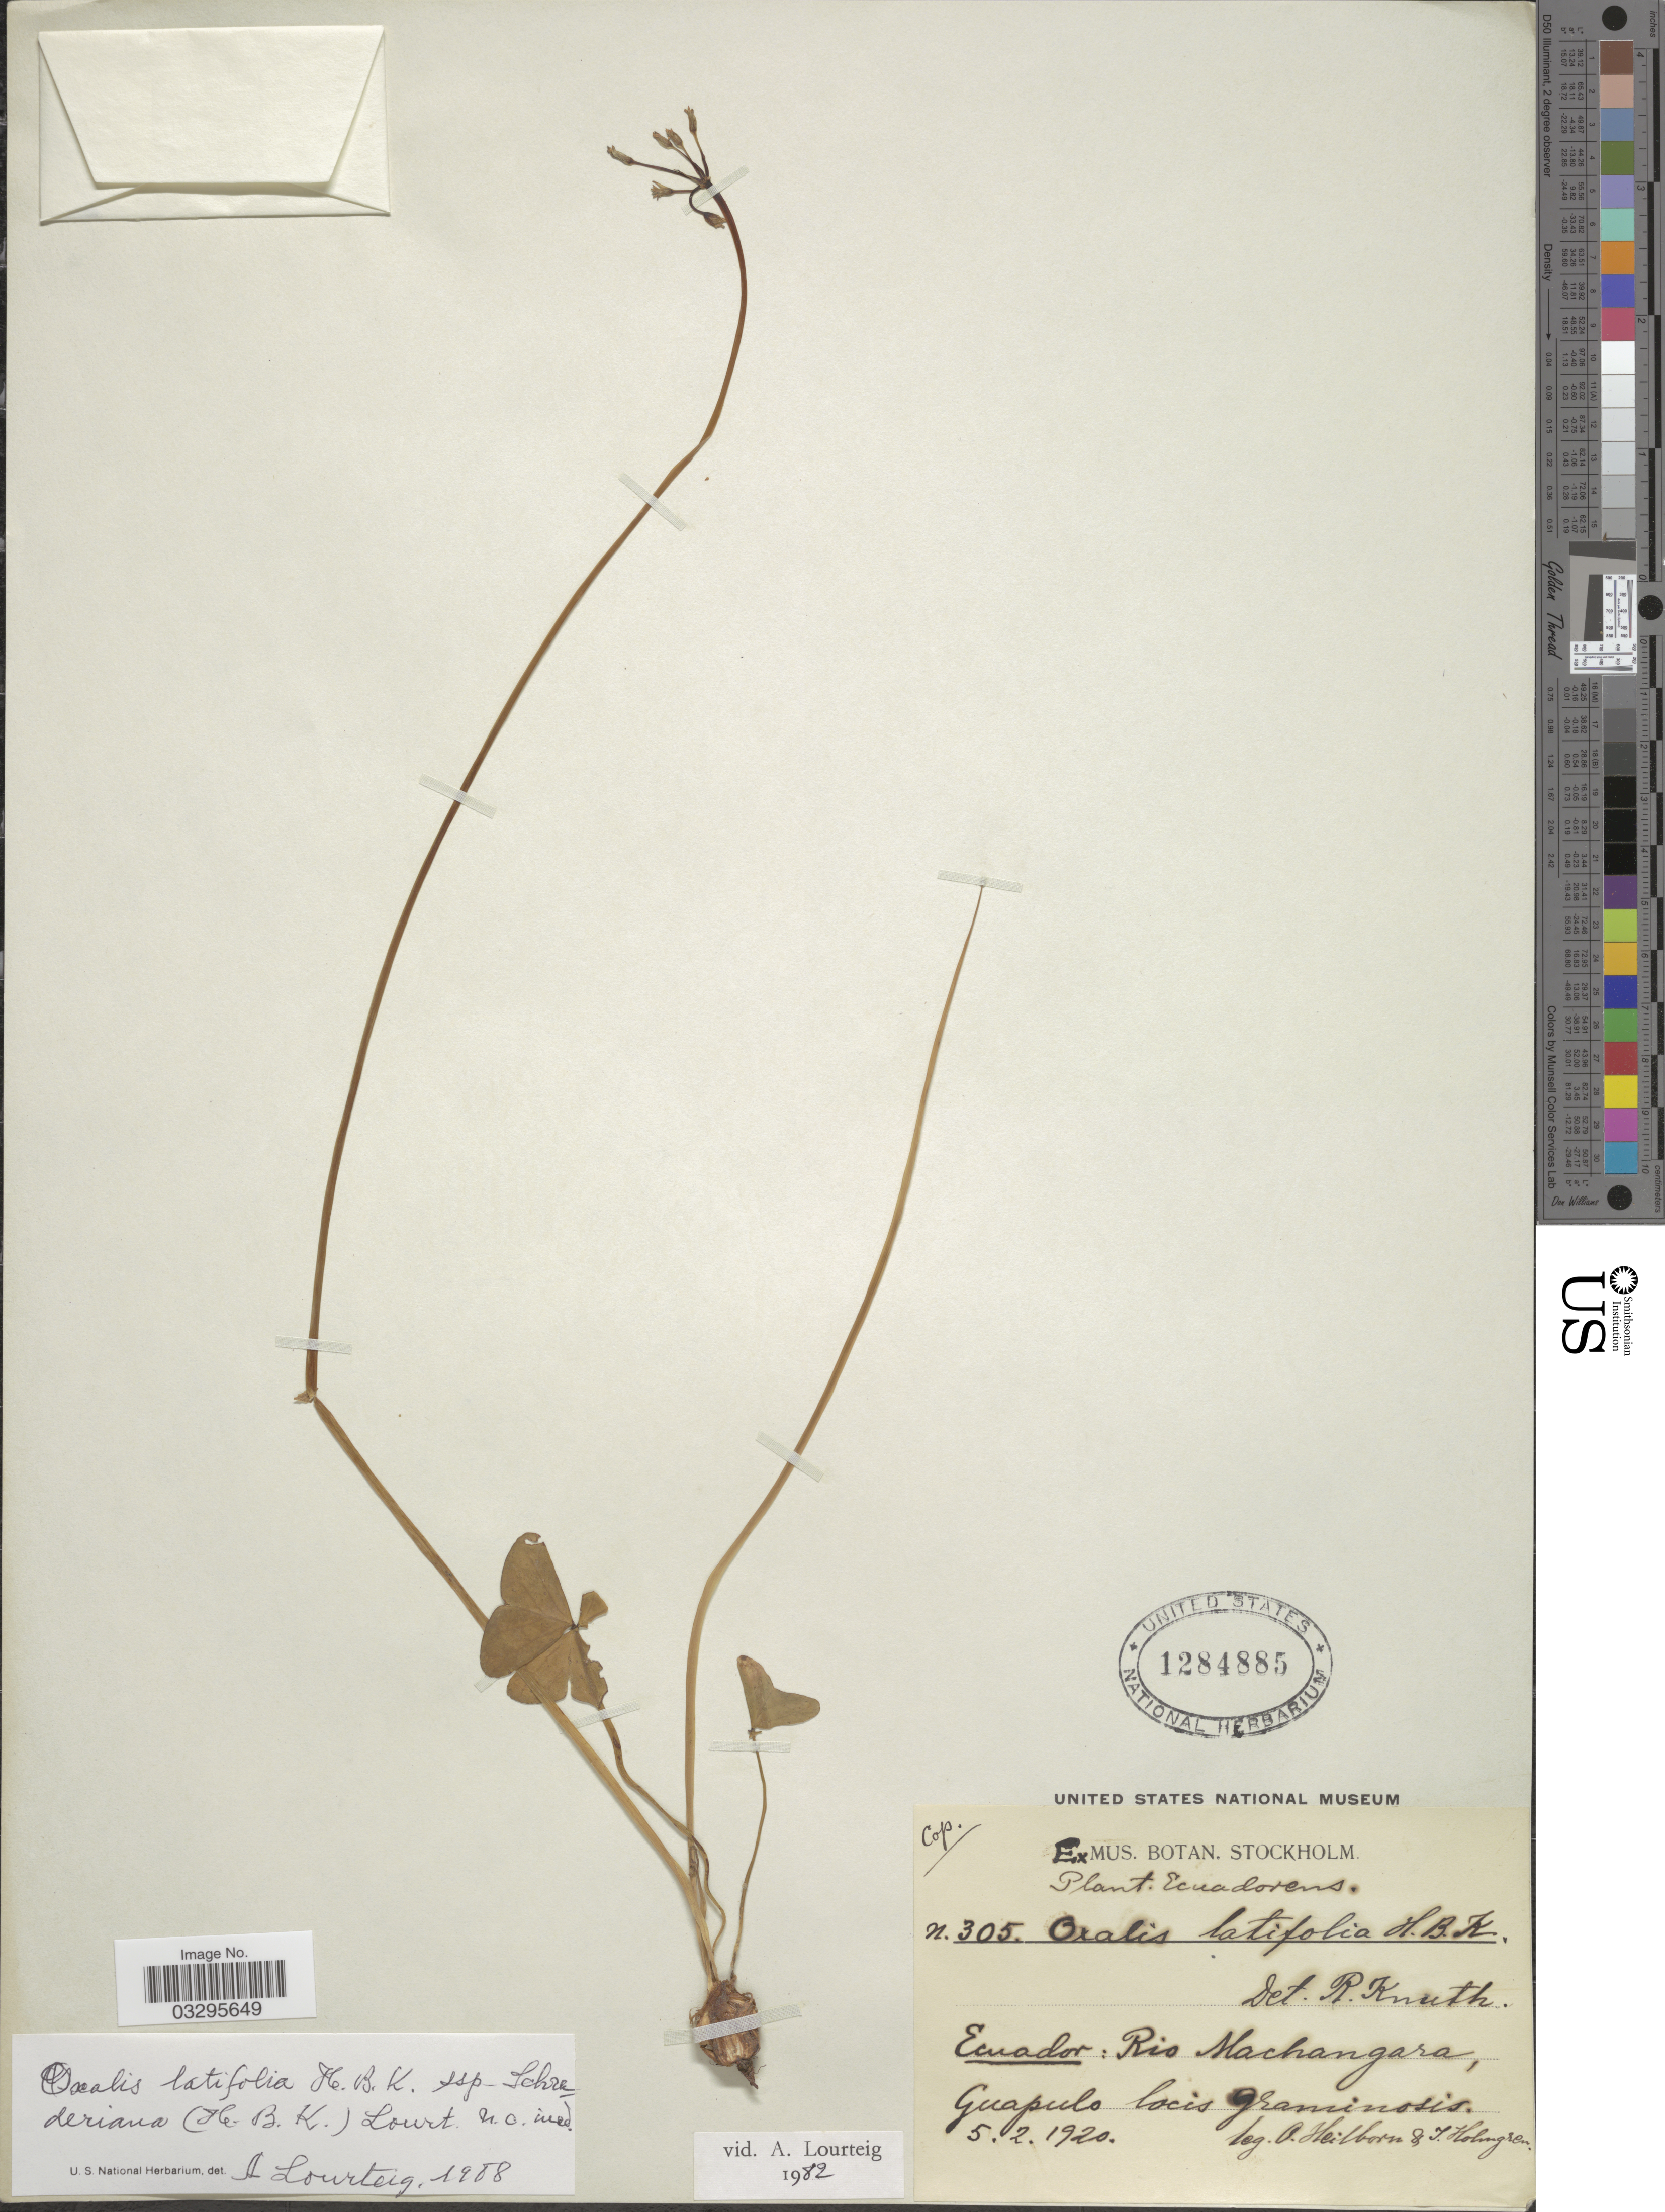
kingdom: Plantae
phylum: Tracheophyta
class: Magnoliopsida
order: Oxalidales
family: Oxalidaceae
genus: Oxalis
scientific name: Oxalis latifolia subsp. schraderiana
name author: (Kunth) Lourteig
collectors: O. Heilborn & I. Holmgren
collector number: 305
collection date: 1920-02-05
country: Ecuador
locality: Rio Machangara.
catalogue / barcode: US 1284885